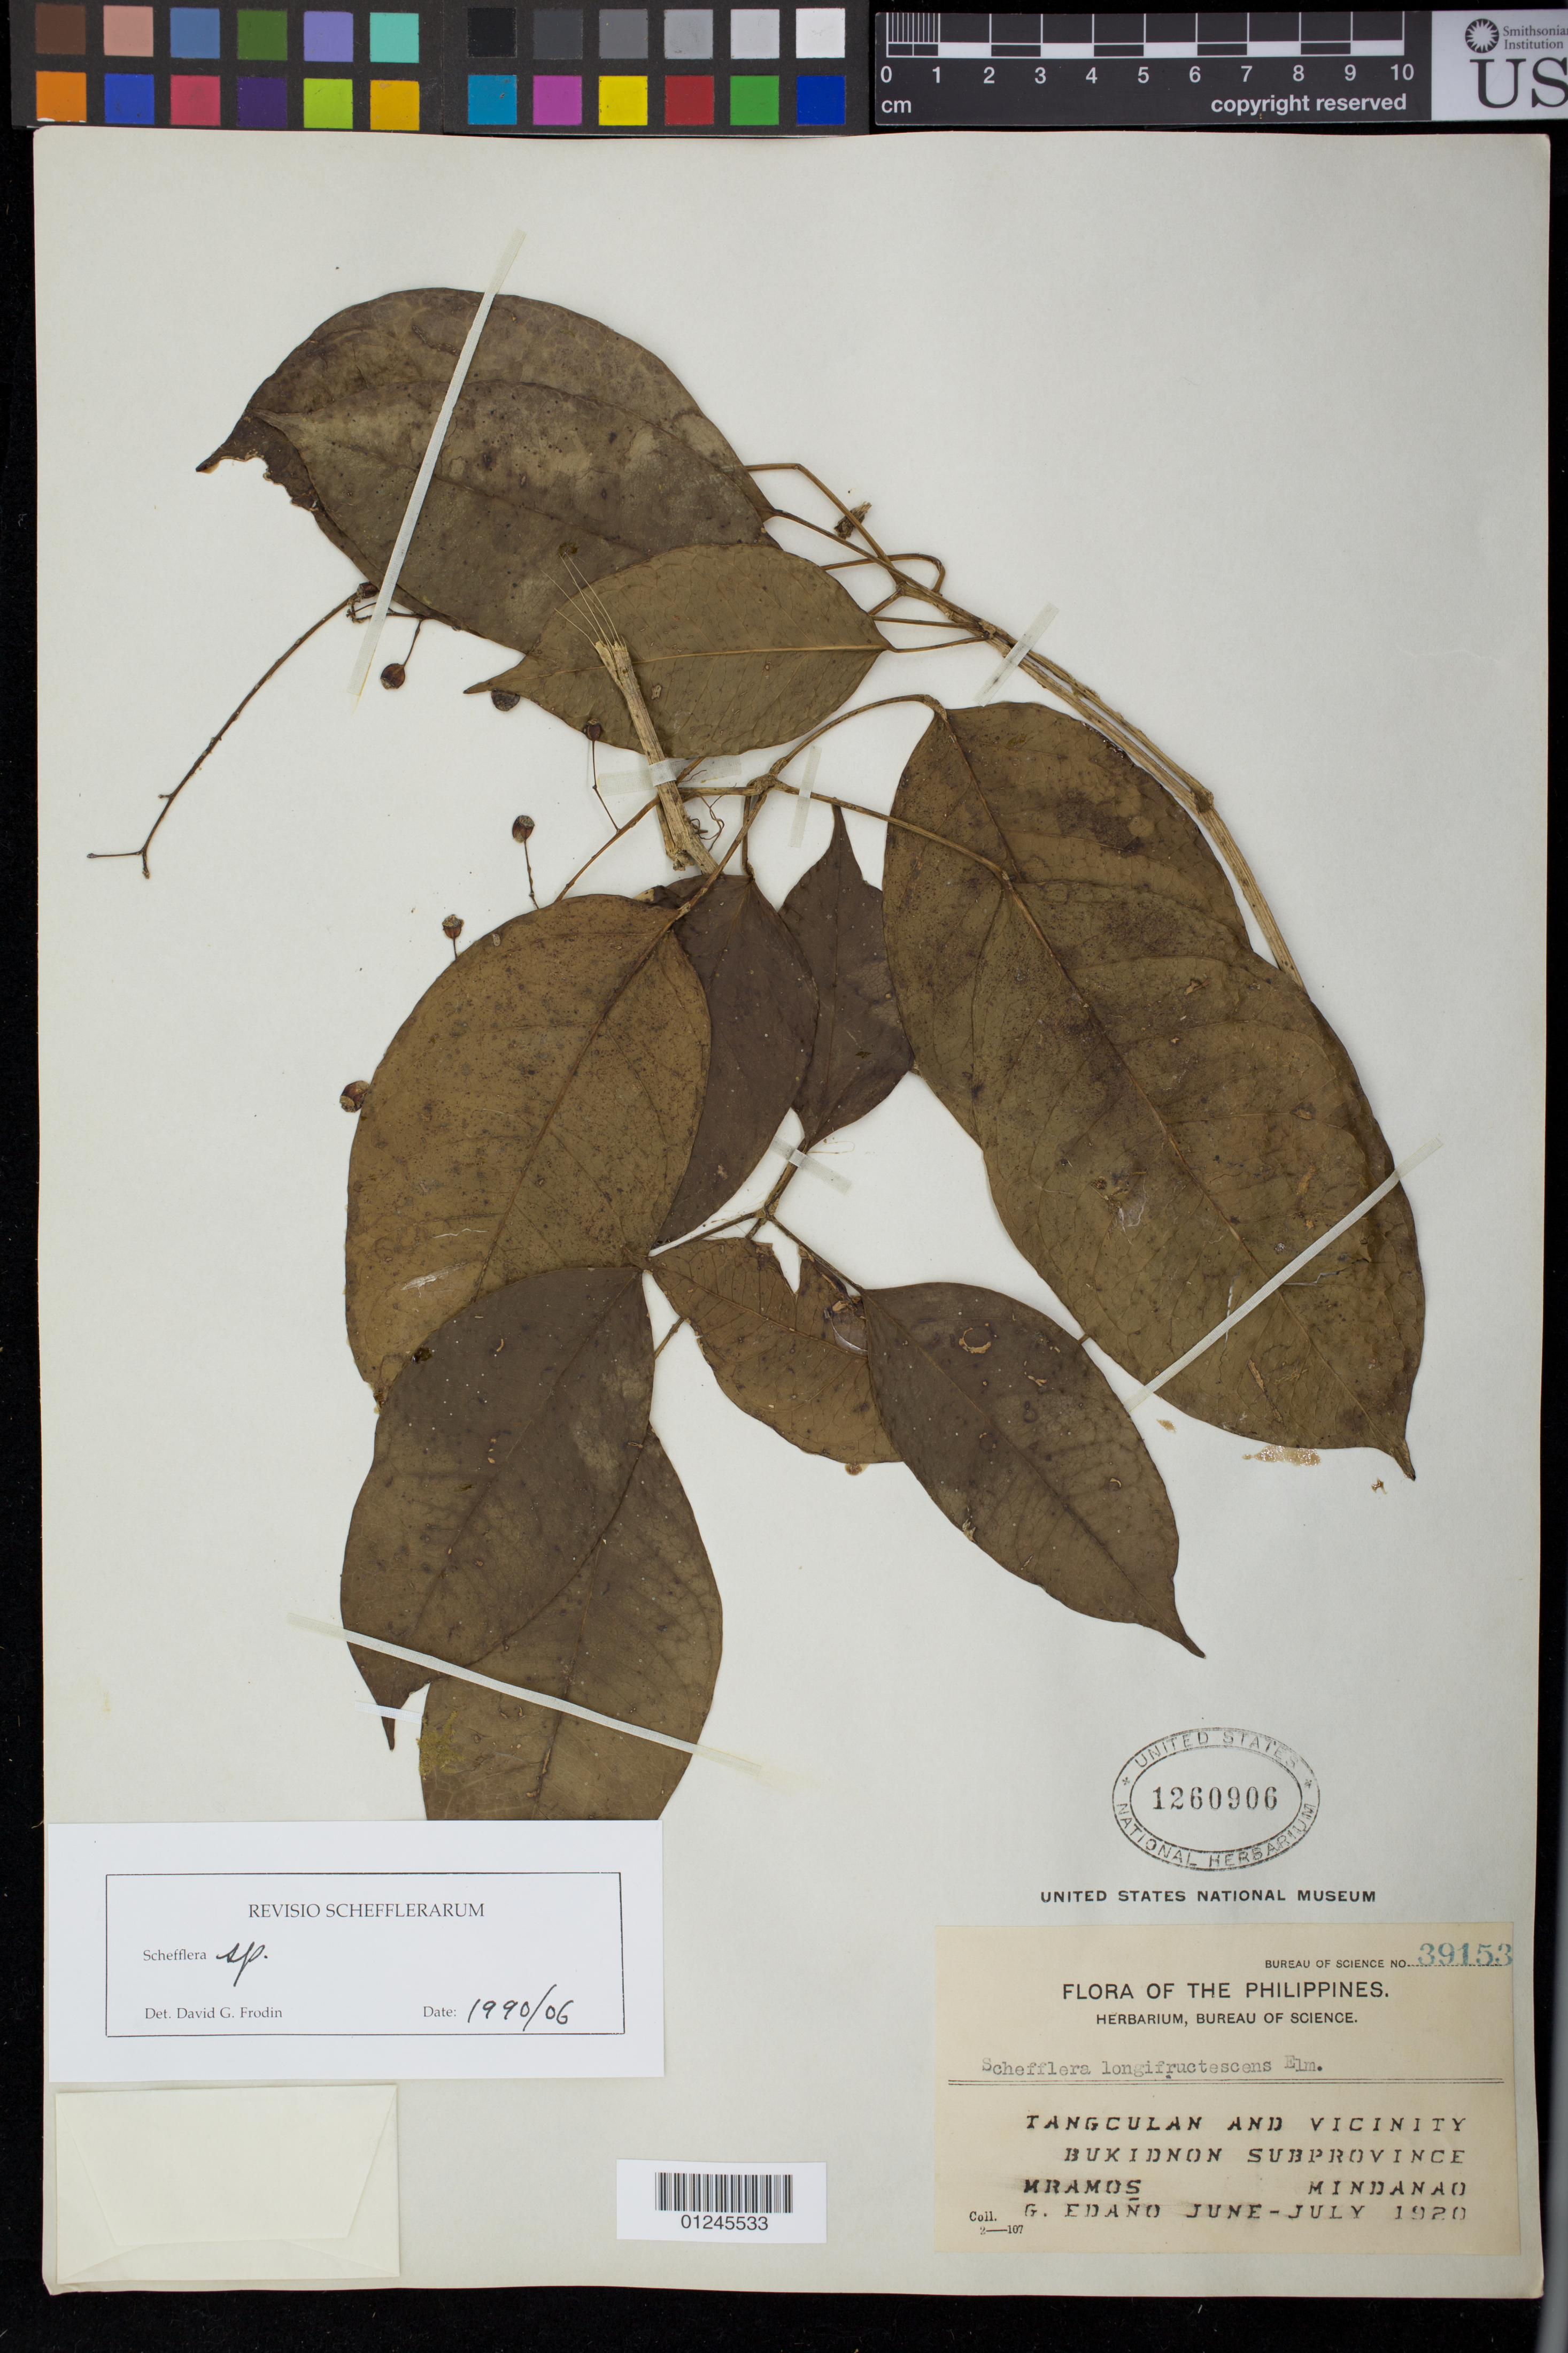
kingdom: Plantae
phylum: Tracheophyta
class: Magnoliopsida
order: Apiales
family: Araliaceae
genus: Schefflera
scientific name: Schefflera sp.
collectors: M. Ramos & G. Edaño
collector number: Bur. Sci. 39153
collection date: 1920-06/1920-07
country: Philippines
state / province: Northern Mindanao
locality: Tangculan and vicinity, Bukidnon Subprovince, Mindanao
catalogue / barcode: US 1260906